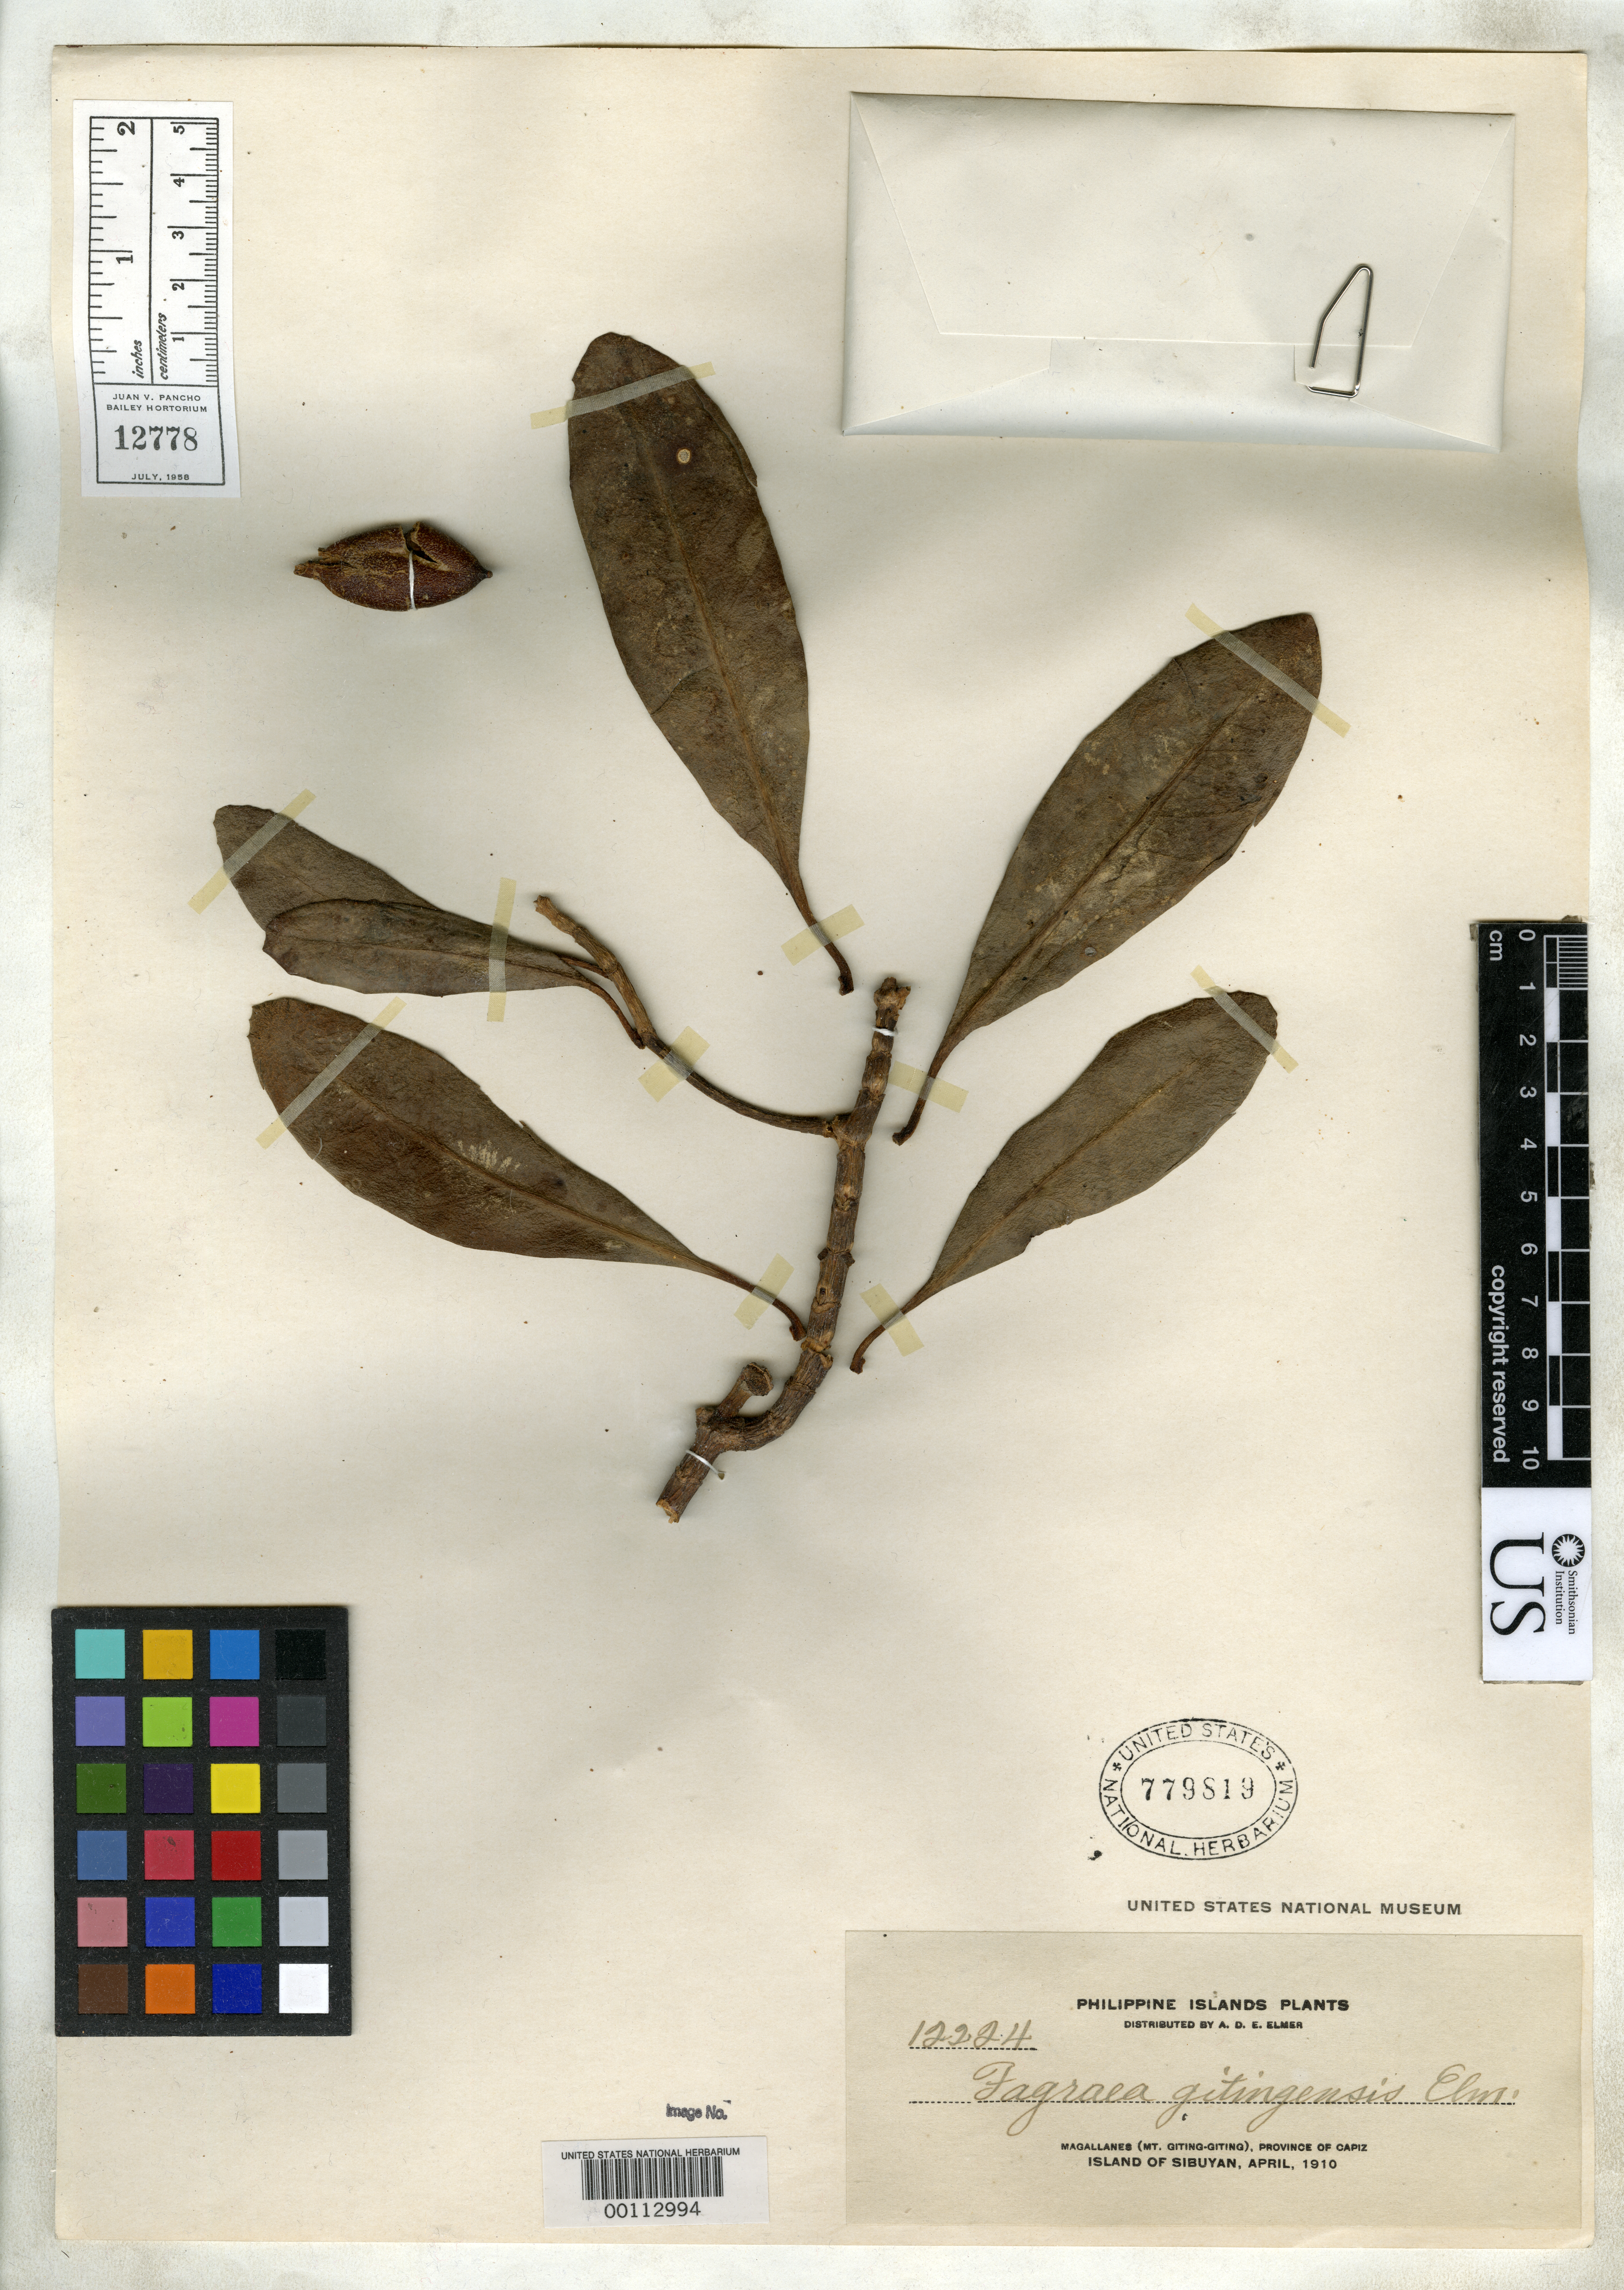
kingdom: Plantae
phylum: Tracheophyta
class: Magnoliopsida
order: Gentianales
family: Gentianaceae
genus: Fagraea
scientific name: Fagraea gitingensis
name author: Elmer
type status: Isotype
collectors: A. D. E. Elmer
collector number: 12224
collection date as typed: Apr 1910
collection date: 1910-04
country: Philippines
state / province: Mimaropa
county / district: Romblon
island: Sibuyan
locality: Magallanes (Mt. Giting-Giting).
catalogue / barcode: US 779819